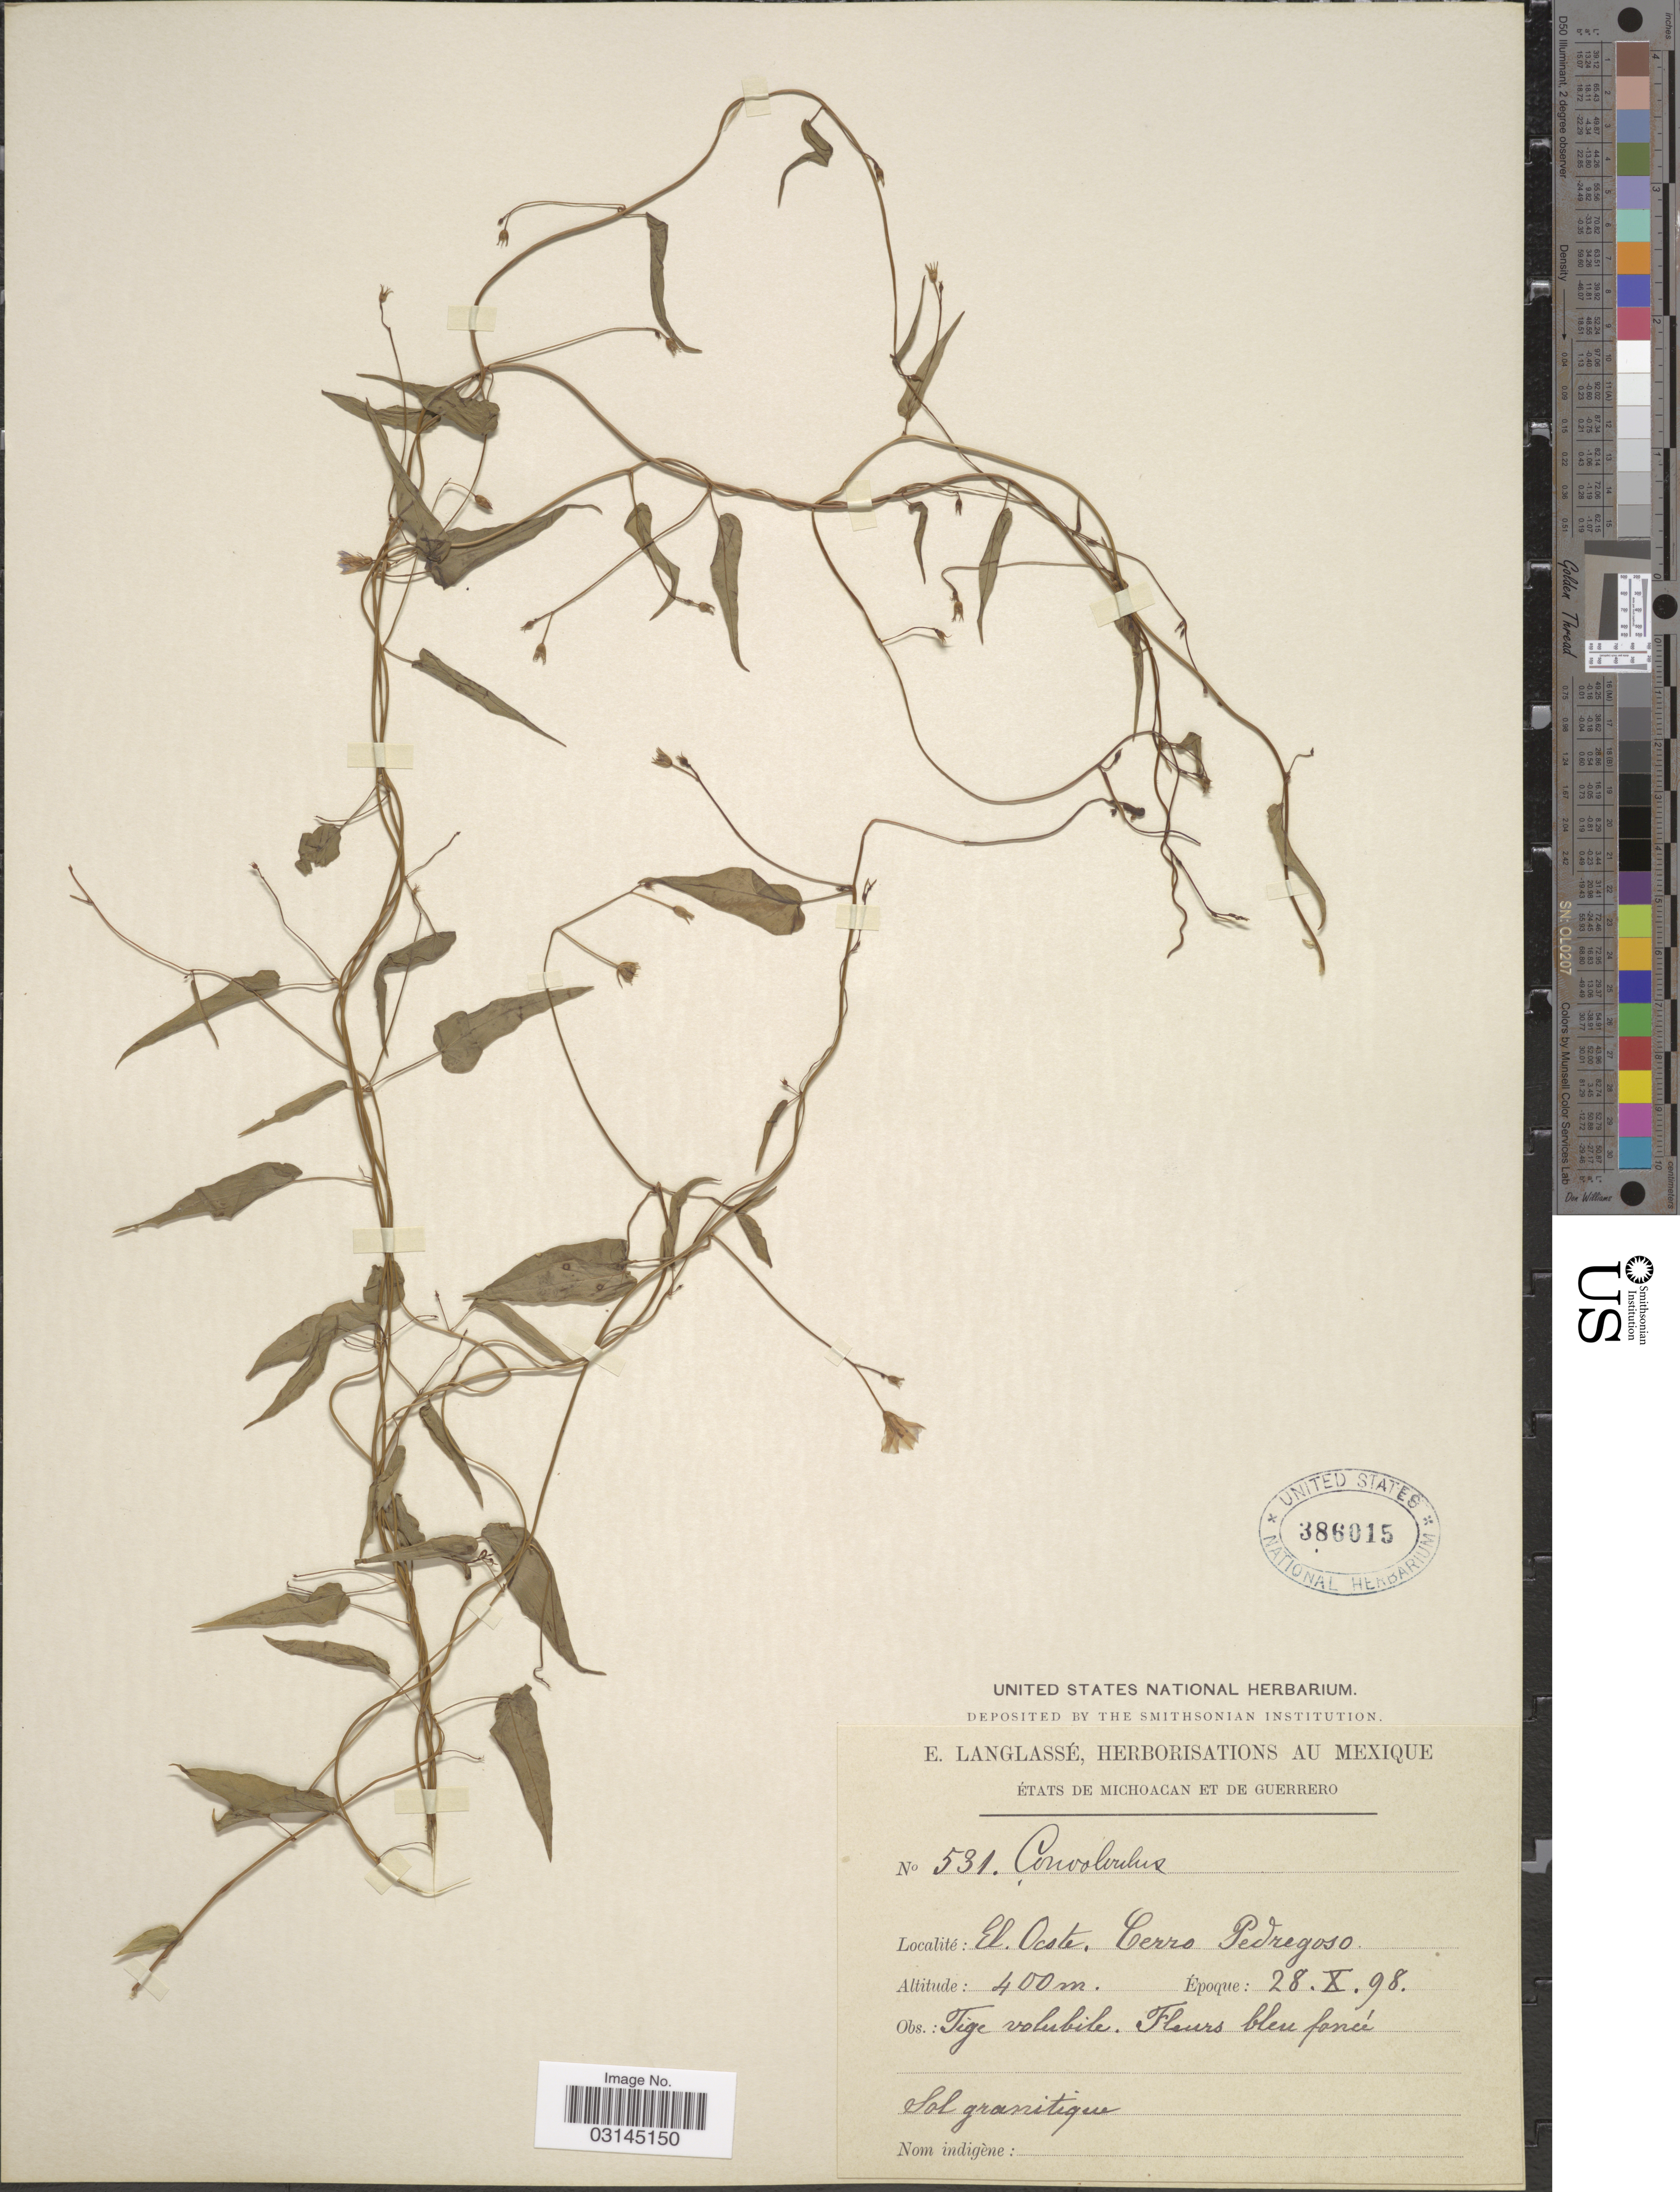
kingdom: Plantae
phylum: Tracheophyta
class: Magnoliopsida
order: Solanales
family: Convolvulaceae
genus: Convolvulus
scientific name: Convolvulus secundiflorus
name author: Fernald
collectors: E. Langlassé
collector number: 531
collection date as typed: Transcribed d/m/y: 28/10/98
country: Mexico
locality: États de Michoacan et de Guerrero, El Oeste. Cerro Pedregoso.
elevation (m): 400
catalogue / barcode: US 386015